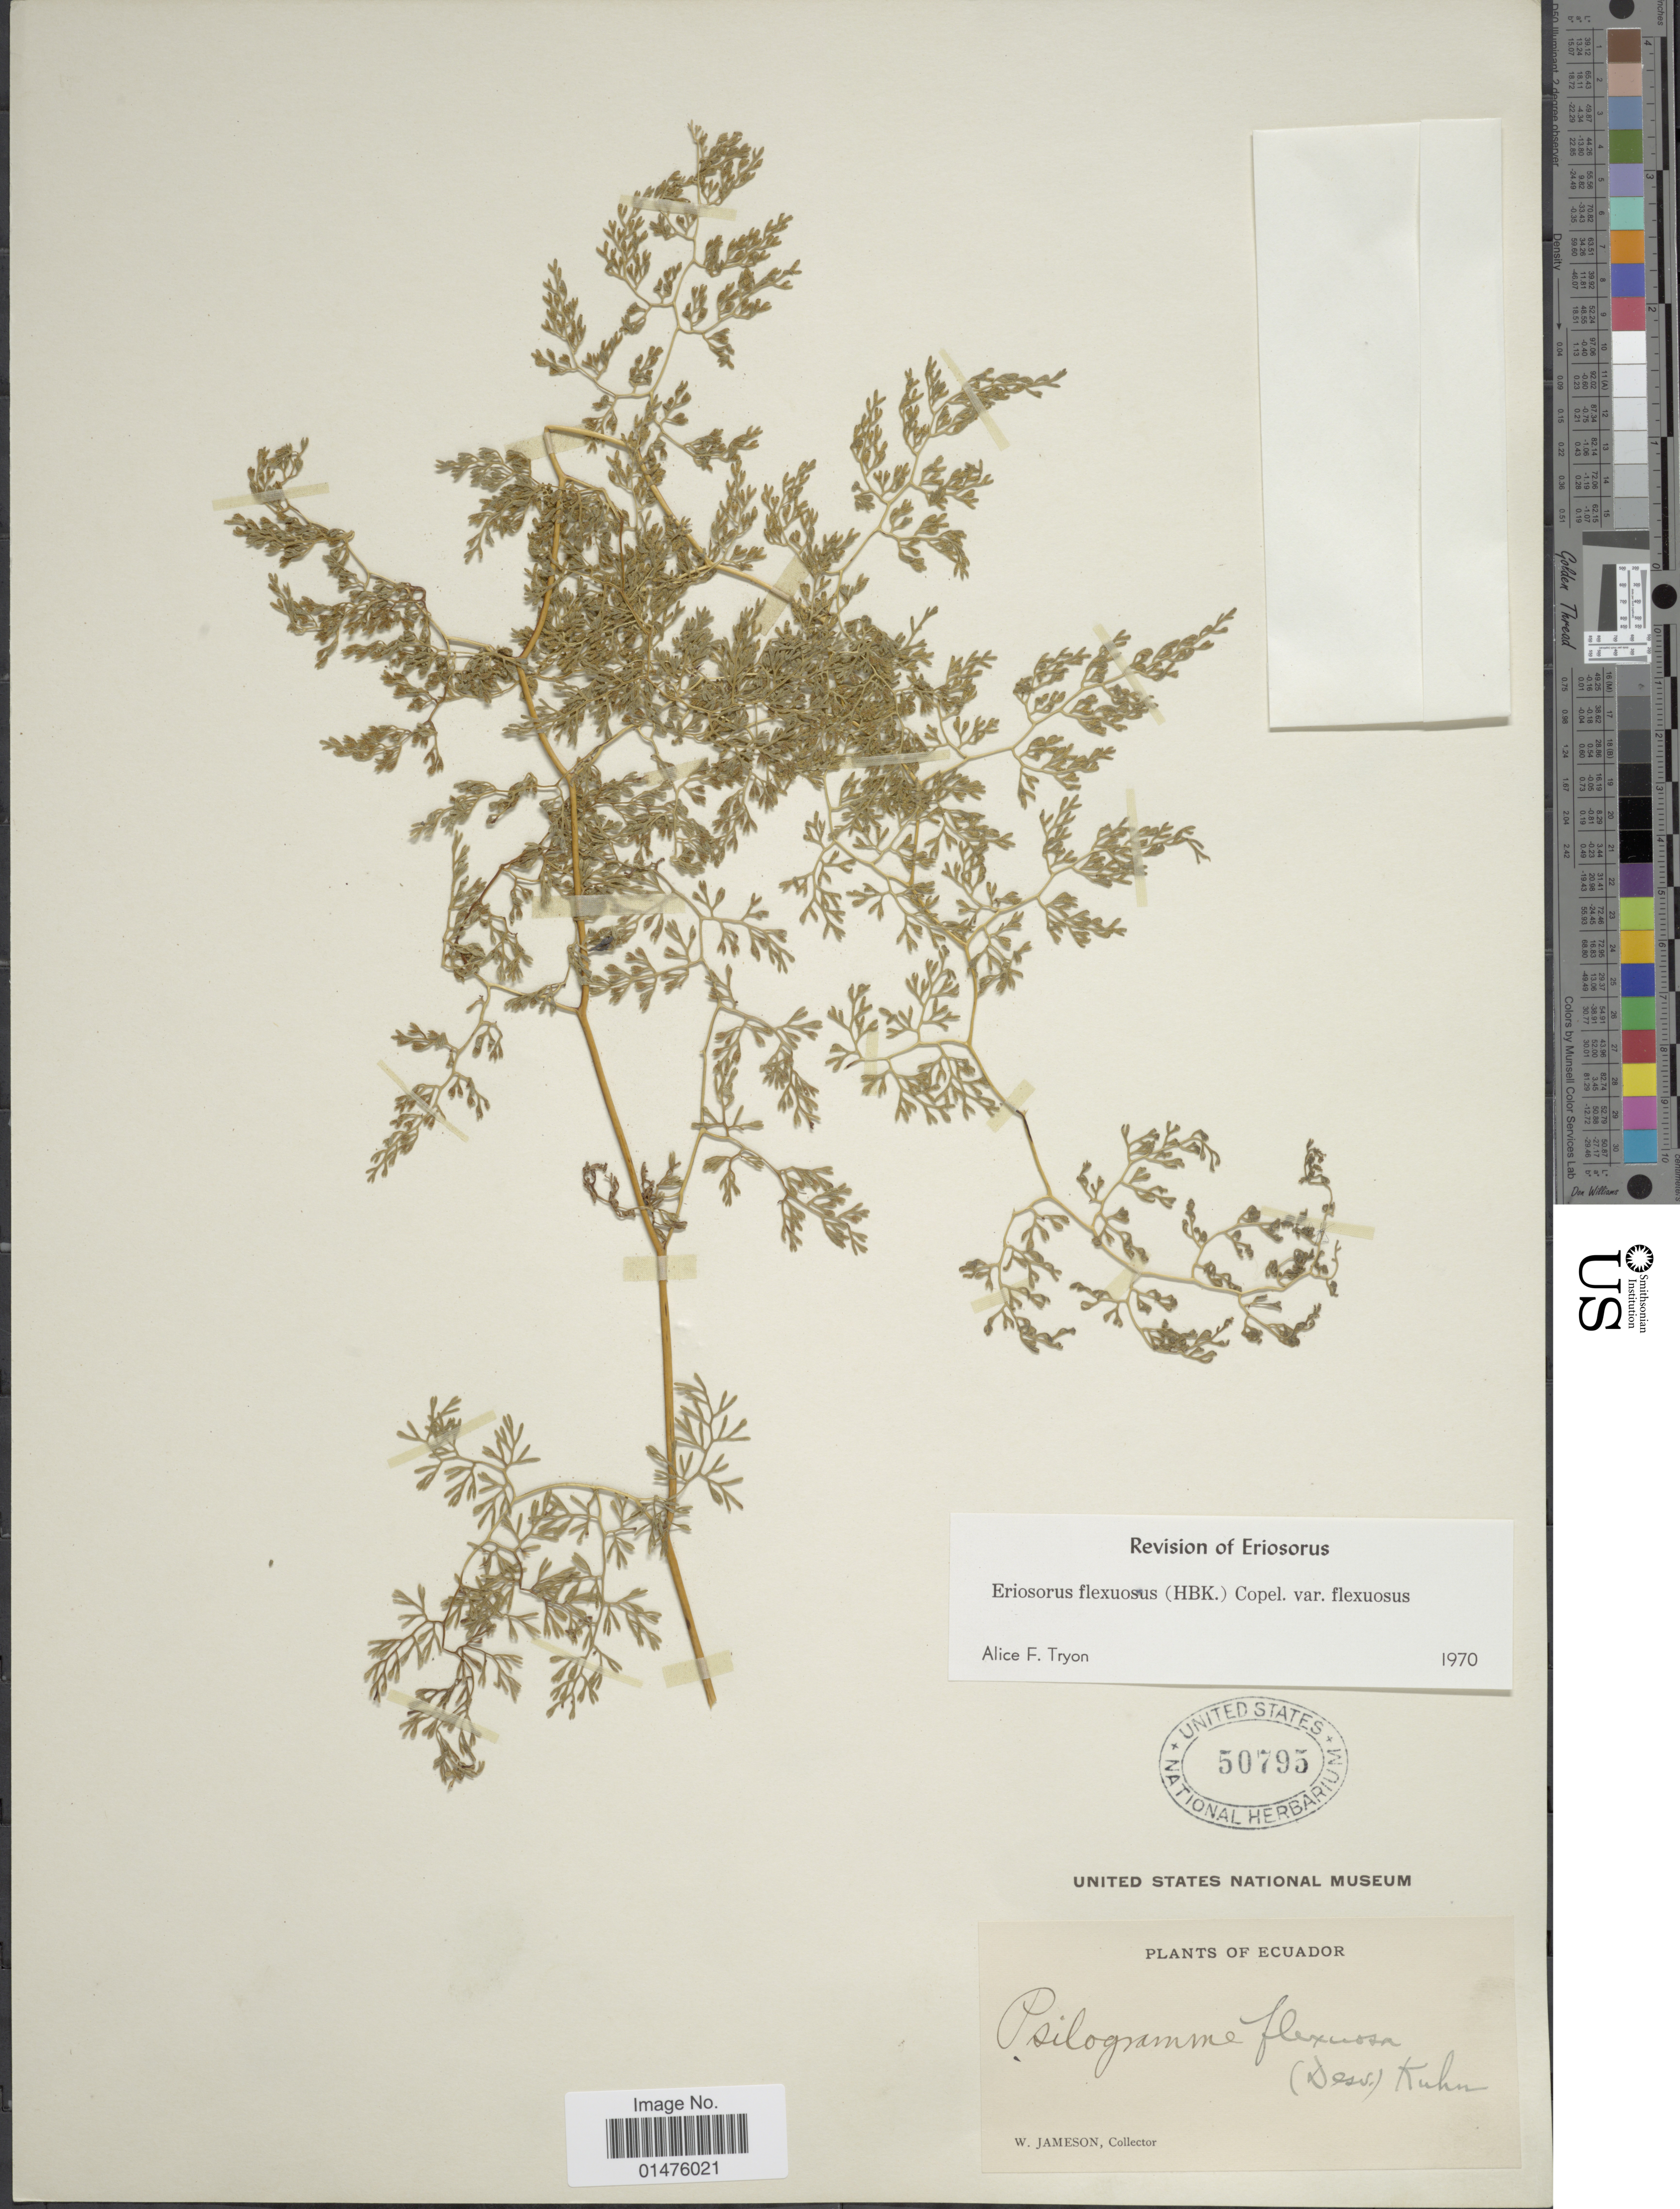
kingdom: Plantae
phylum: Tracheophyta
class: Polypodiopsida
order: Polypodiales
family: Pteridaceae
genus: Jamesonia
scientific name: Jamesonia flexuosa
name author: (Humb. & Bonpl.) Christenh.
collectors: W. Jameson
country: Ecuador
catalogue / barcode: US 50795